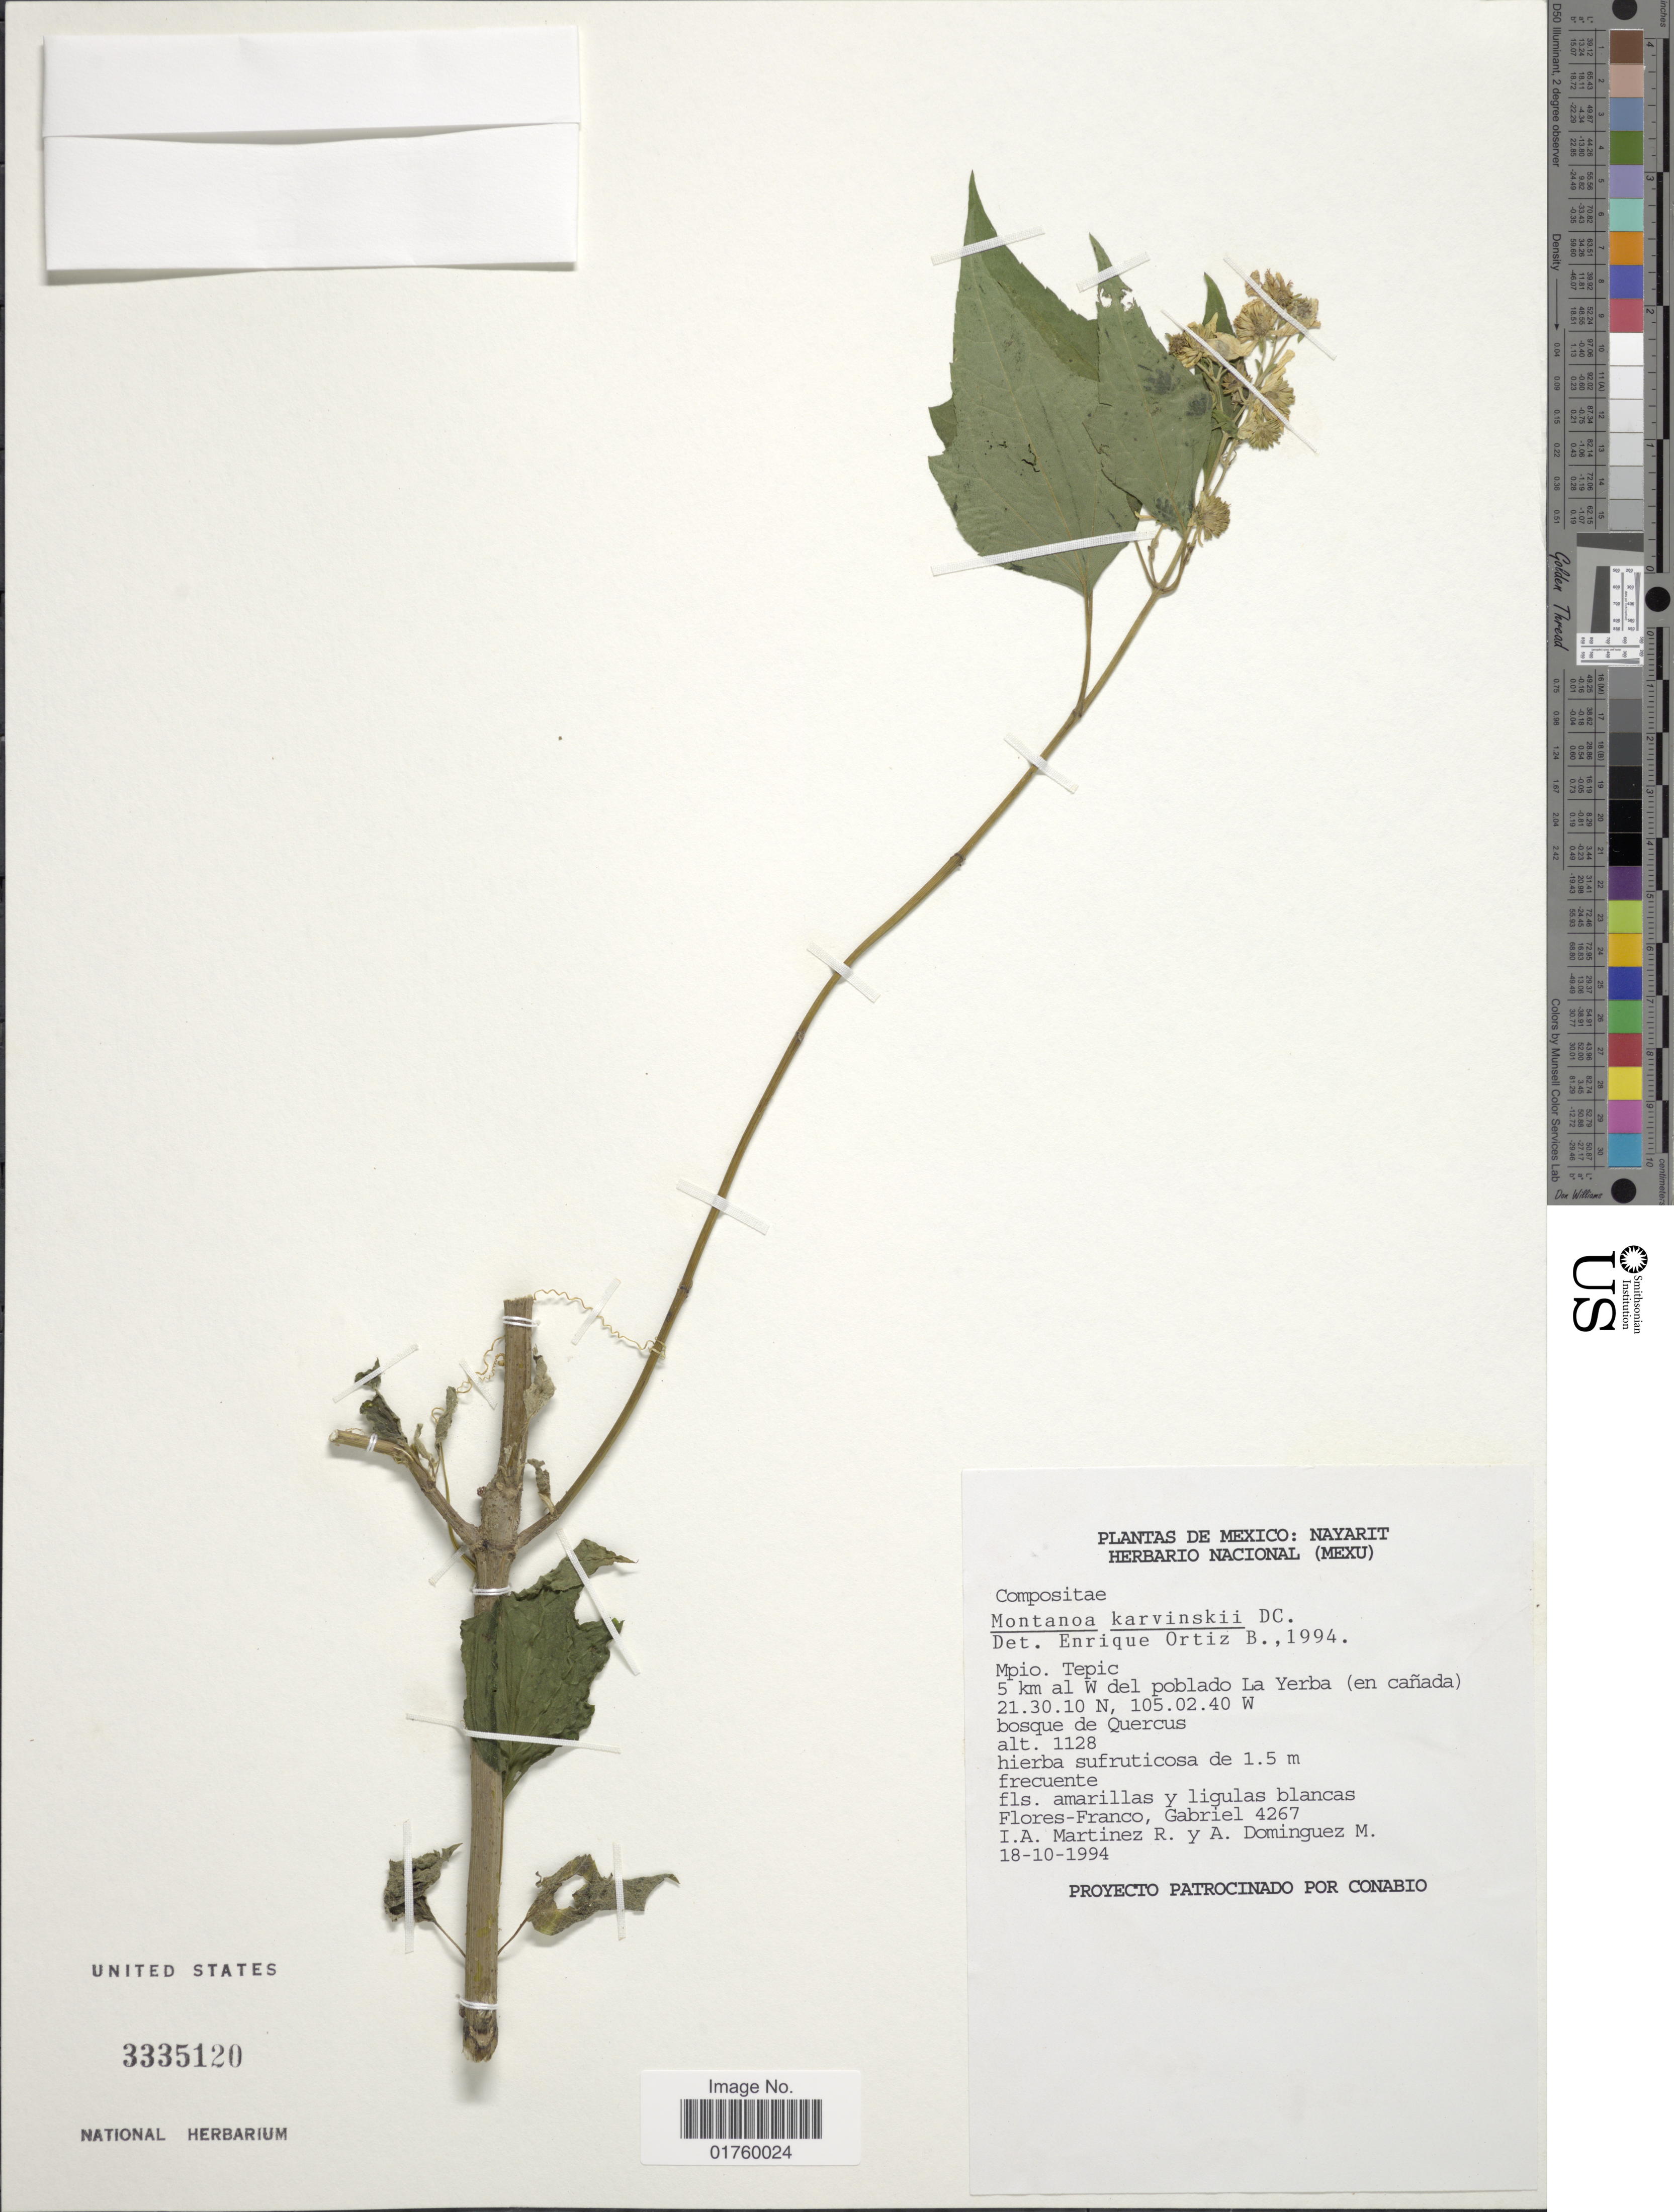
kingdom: Plantae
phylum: Tracheophyta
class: Magnoliopsida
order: Asterales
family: Asteraceae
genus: Montanoa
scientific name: Montanoa karwinskii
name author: DC.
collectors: G. Flores F., I. A. Martinez R. & A. Dominguez M.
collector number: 4267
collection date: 1994-10-18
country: Mexico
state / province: Nayarit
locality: Mpio. Tepic, 5 km al W del poblado La Yerba (en cañada).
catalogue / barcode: US 3335120